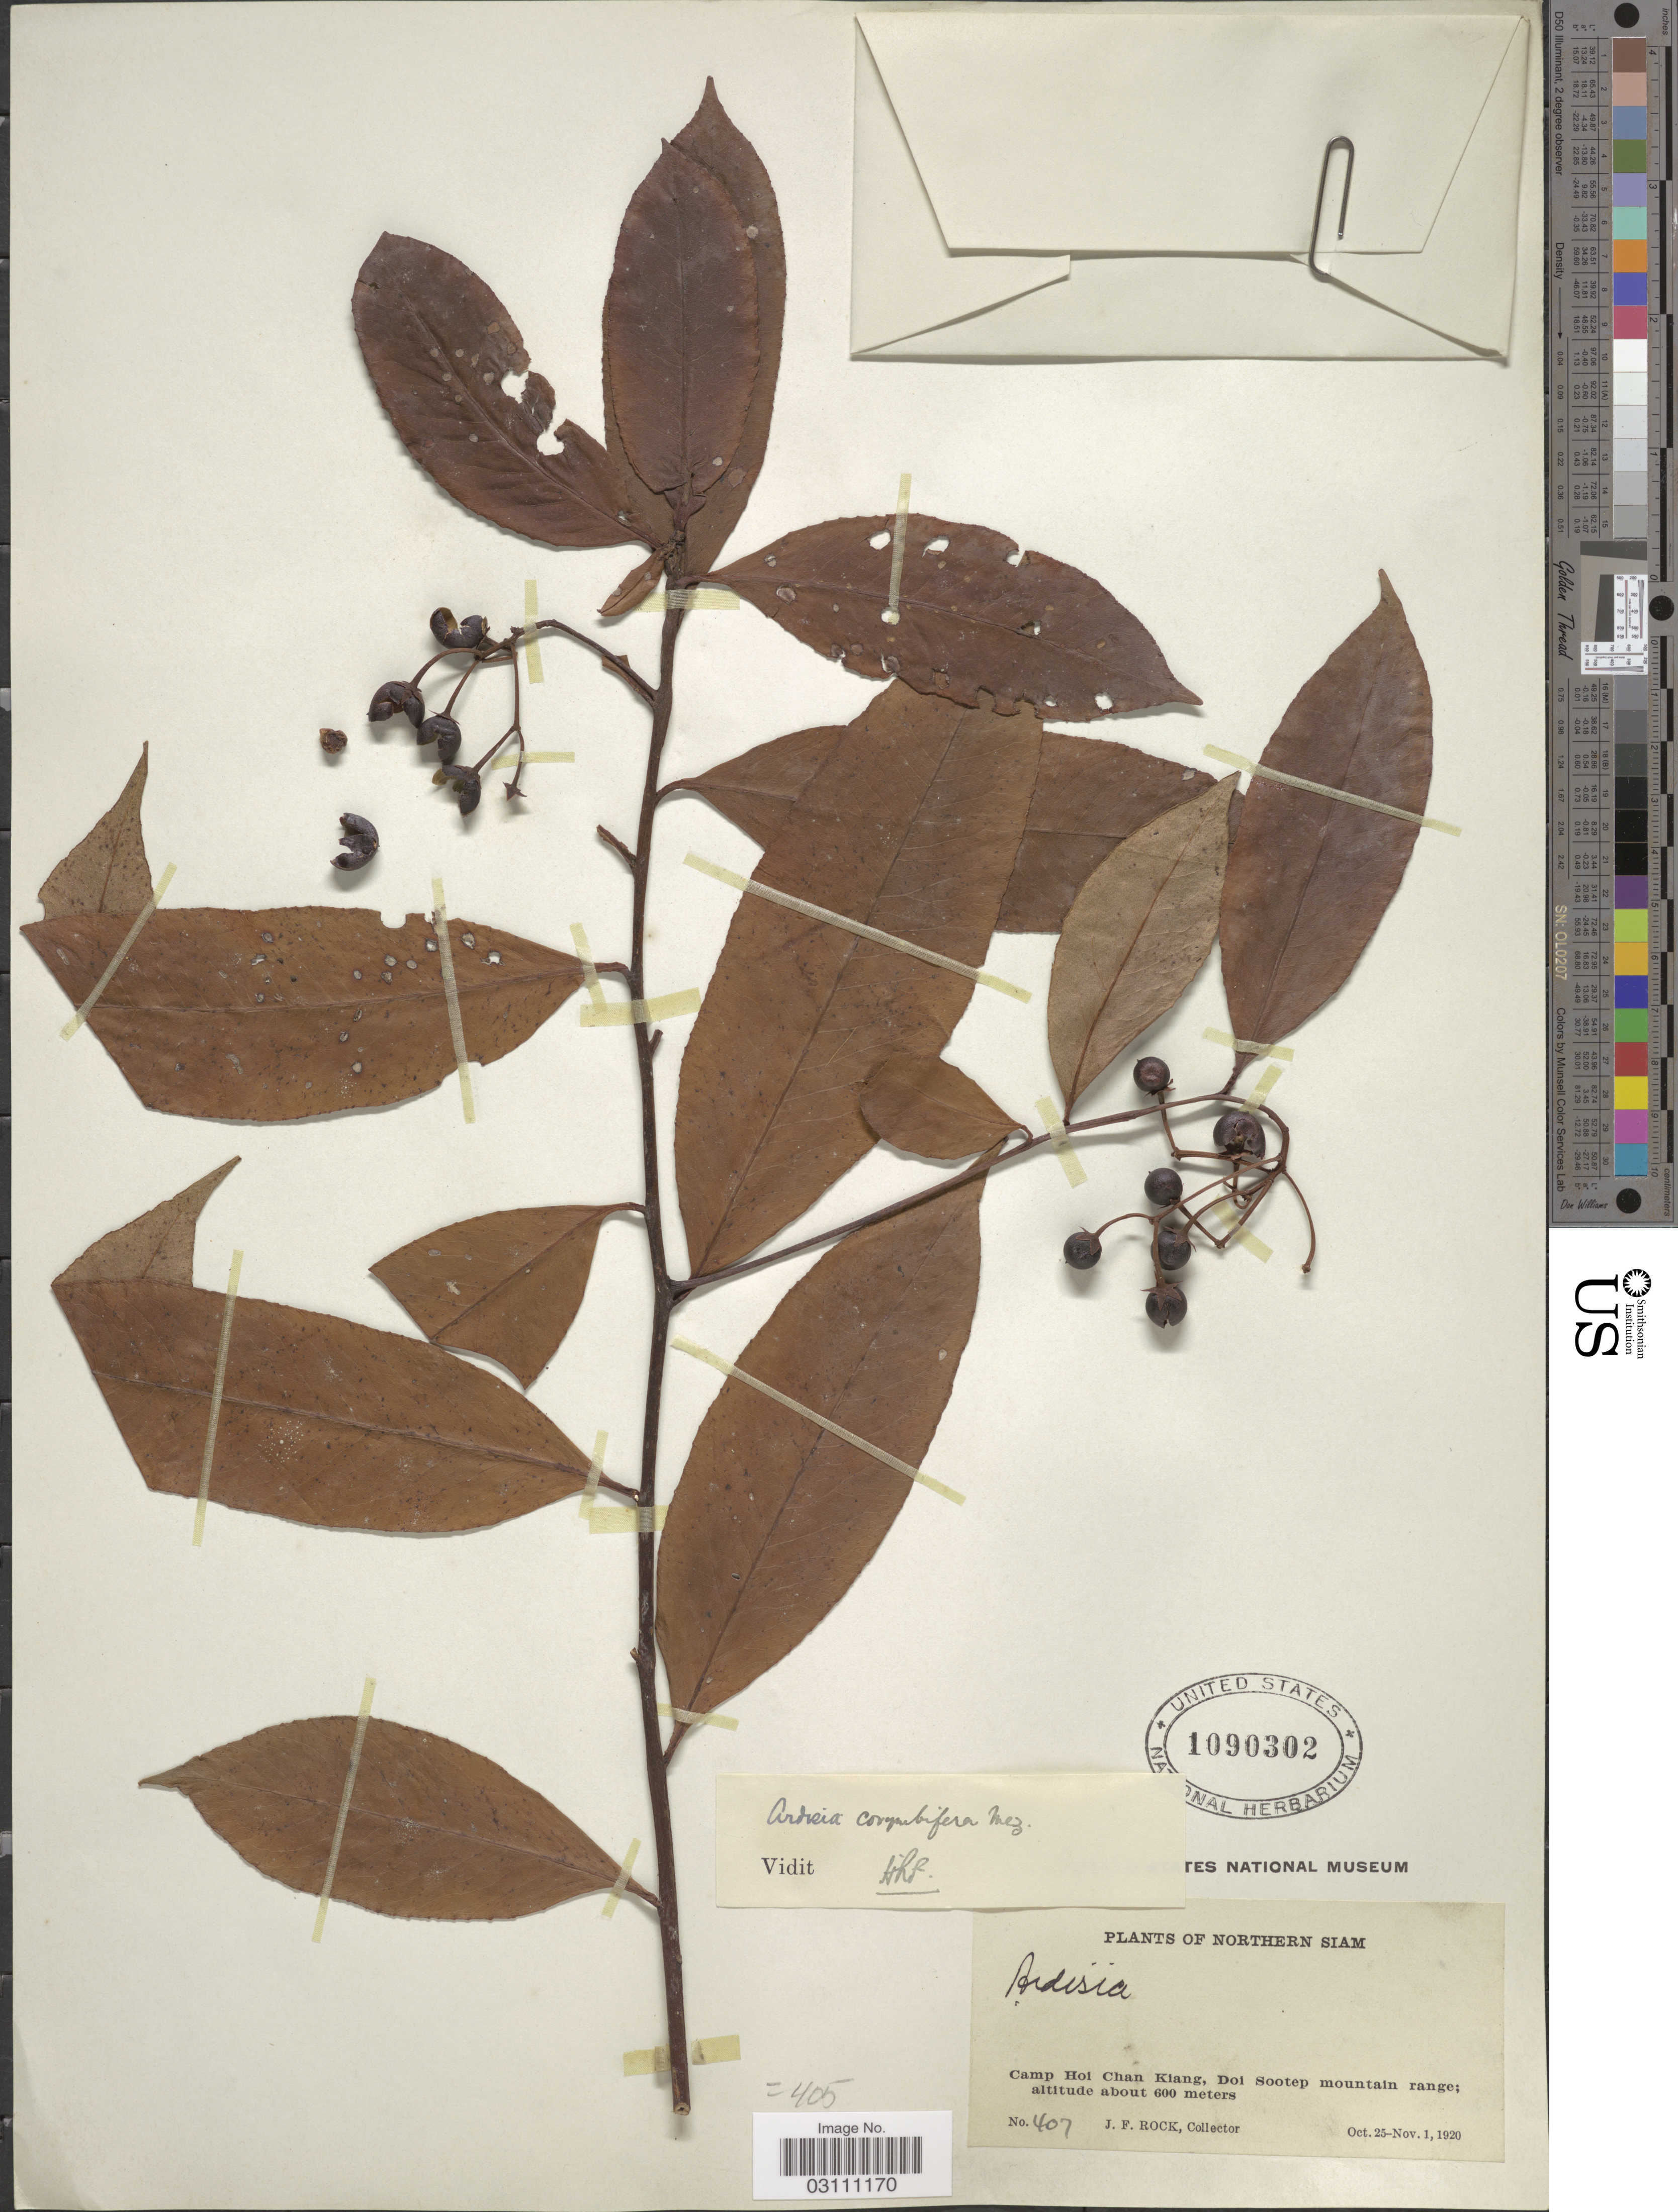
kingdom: Plantae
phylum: Tracheophyta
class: Magnoliopsida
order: Ericales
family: Primulaceae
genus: Ardisia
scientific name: Ardisia corymbifera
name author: Mez in Engl.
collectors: J. Rock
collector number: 407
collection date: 1920-10-25/1920-11-01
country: Thailand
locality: Northern Siam. Camp Hoi Chan Kiang, Doi Sootep mountain range.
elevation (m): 600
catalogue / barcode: US 1090302